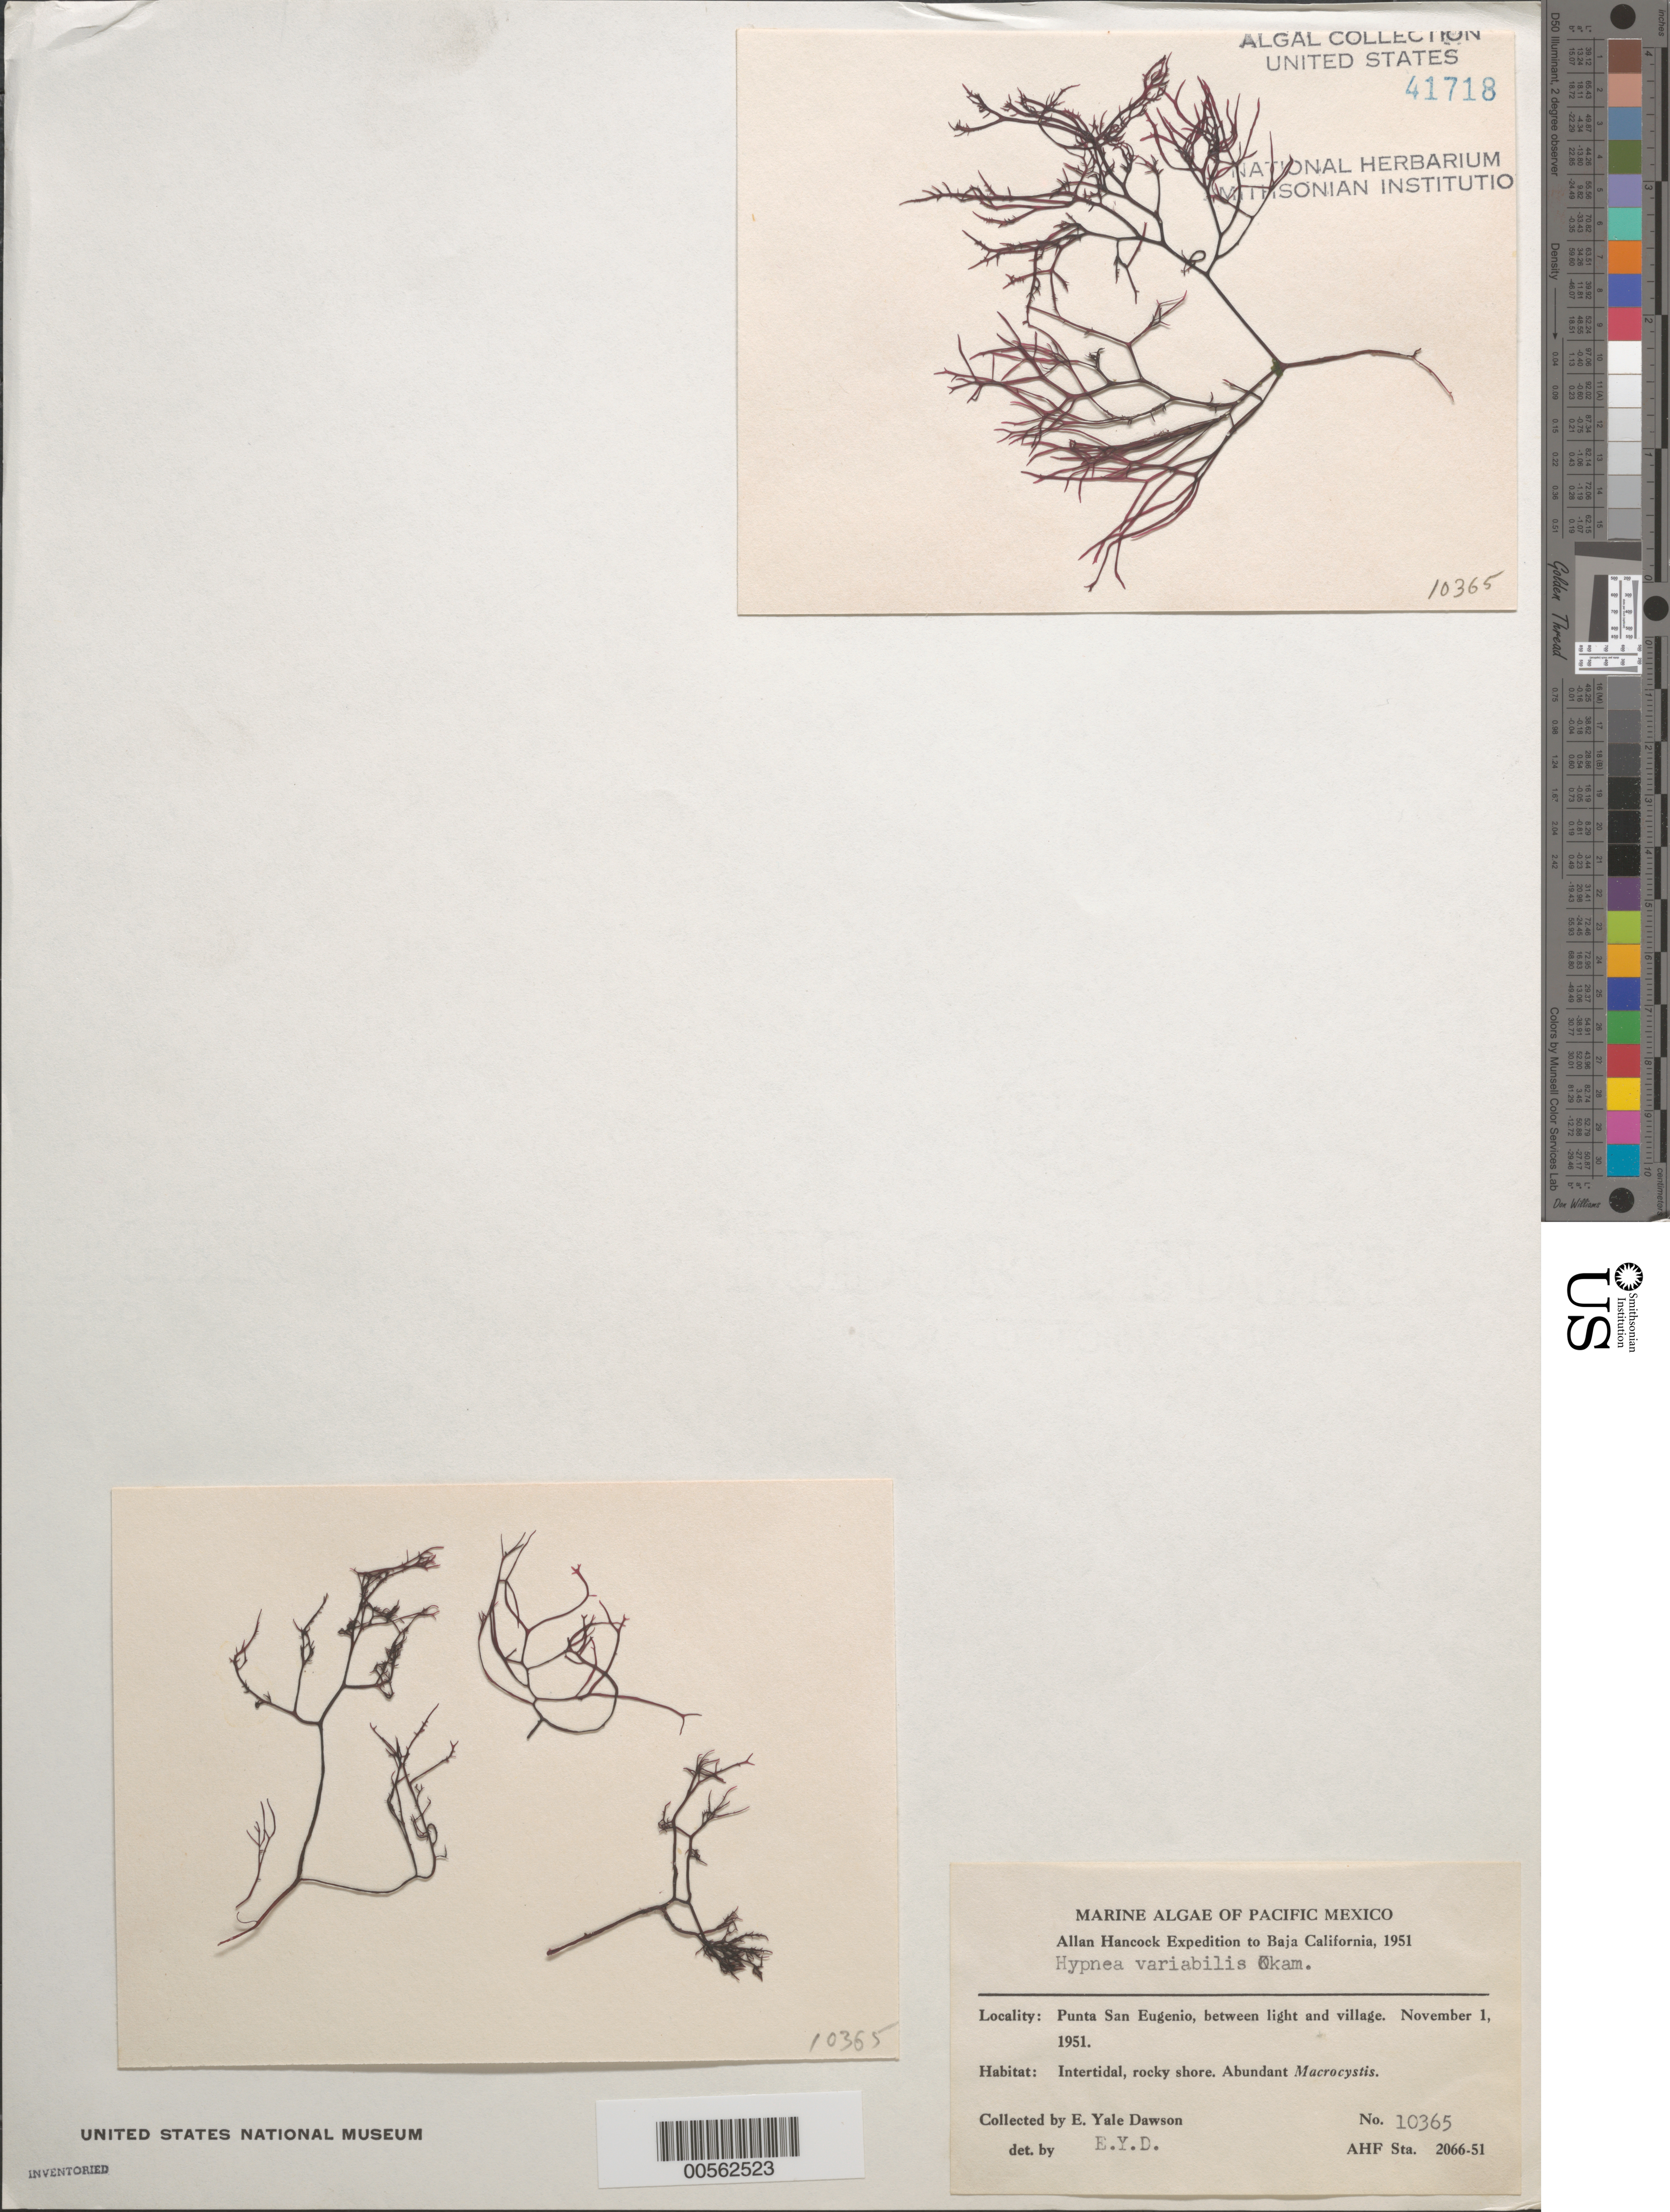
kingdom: Plantae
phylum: Rhodophyta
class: Florideophyceae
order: Gigartinales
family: Cystocloniaceae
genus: Hypnea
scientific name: Hypnea variabilis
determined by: Holguin Q., O.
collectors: E. Y. Dawson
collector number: EYD 10365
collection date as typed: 01 Nov 1951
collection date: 1951-11-01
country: Mexico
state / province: Baja California Sur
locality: Punta San Eugenio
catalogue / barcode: US 41718